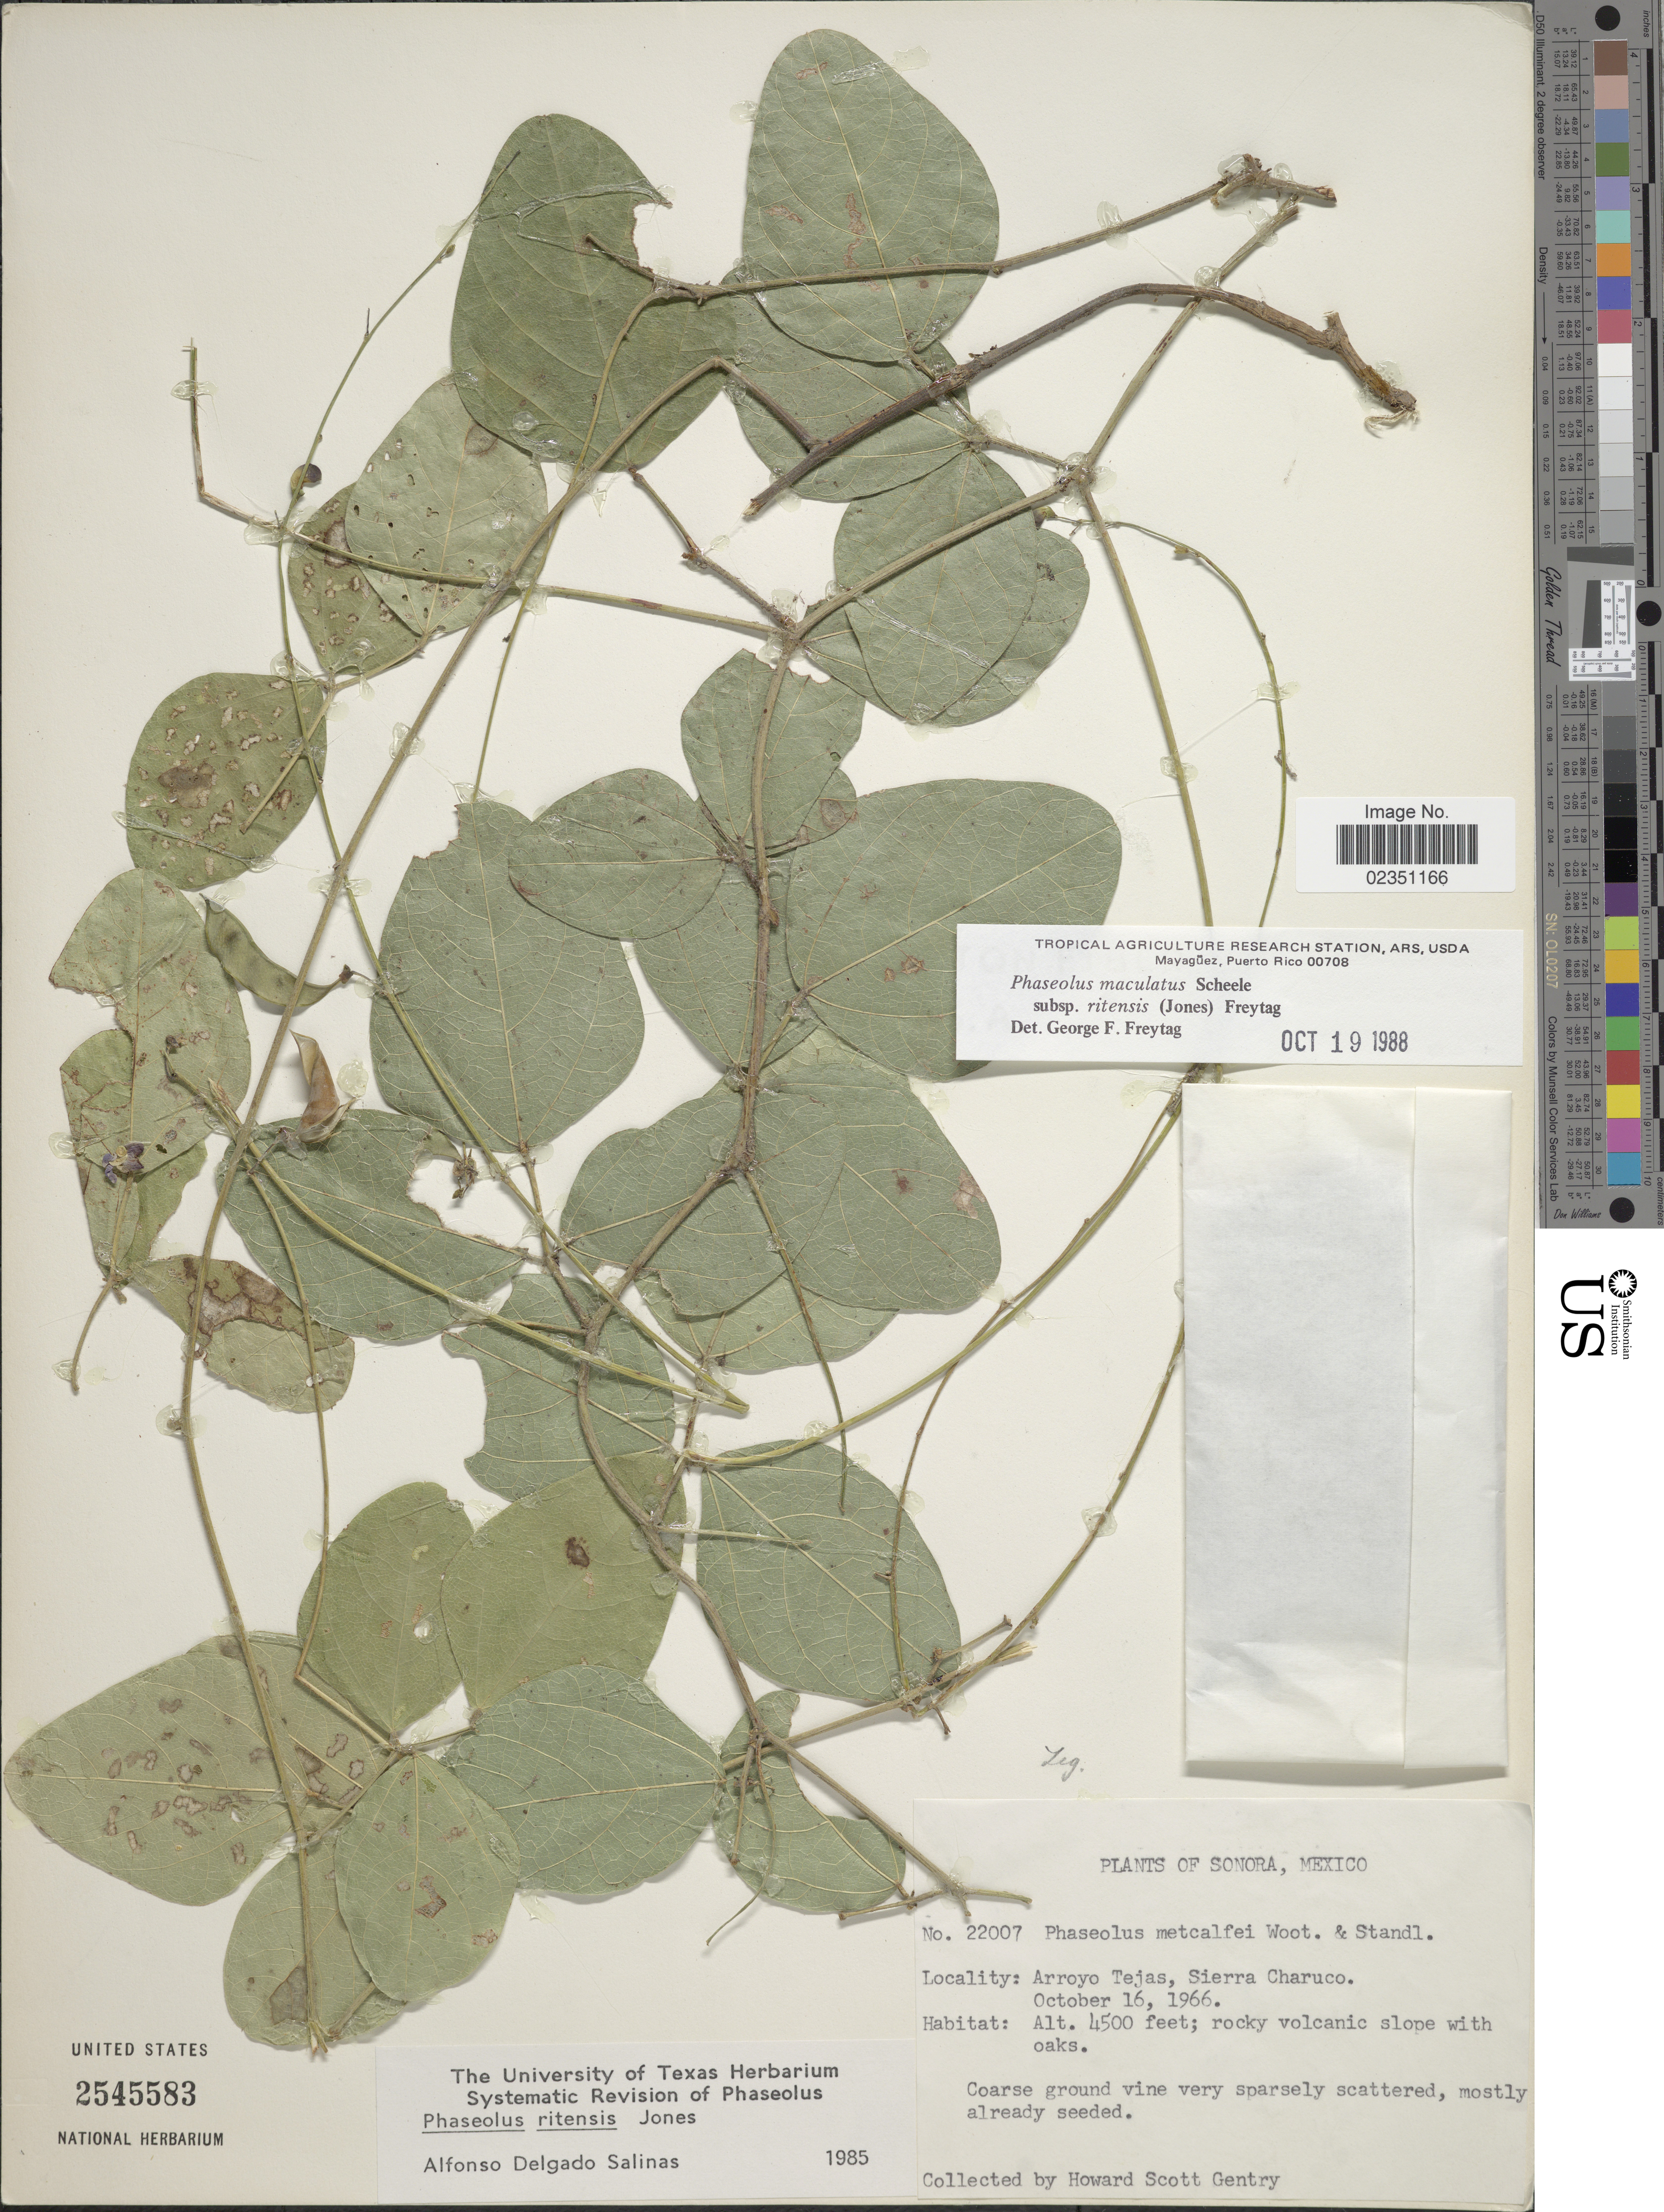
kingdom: Plantae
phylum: Tracheophyta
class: Magnoliopsida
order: Fabales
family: Fabaceae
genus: Phaseolus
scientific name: Phaseolus maculatus subsp. ritensis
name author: (M.E. Jones) Freytag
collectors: H. S. Gentry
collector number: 22007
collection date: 1966-10-16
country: Mexico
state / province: Sonora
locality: Arroyo Tejas, Sierra Charuco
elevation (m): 1372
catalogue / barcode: US 2545583